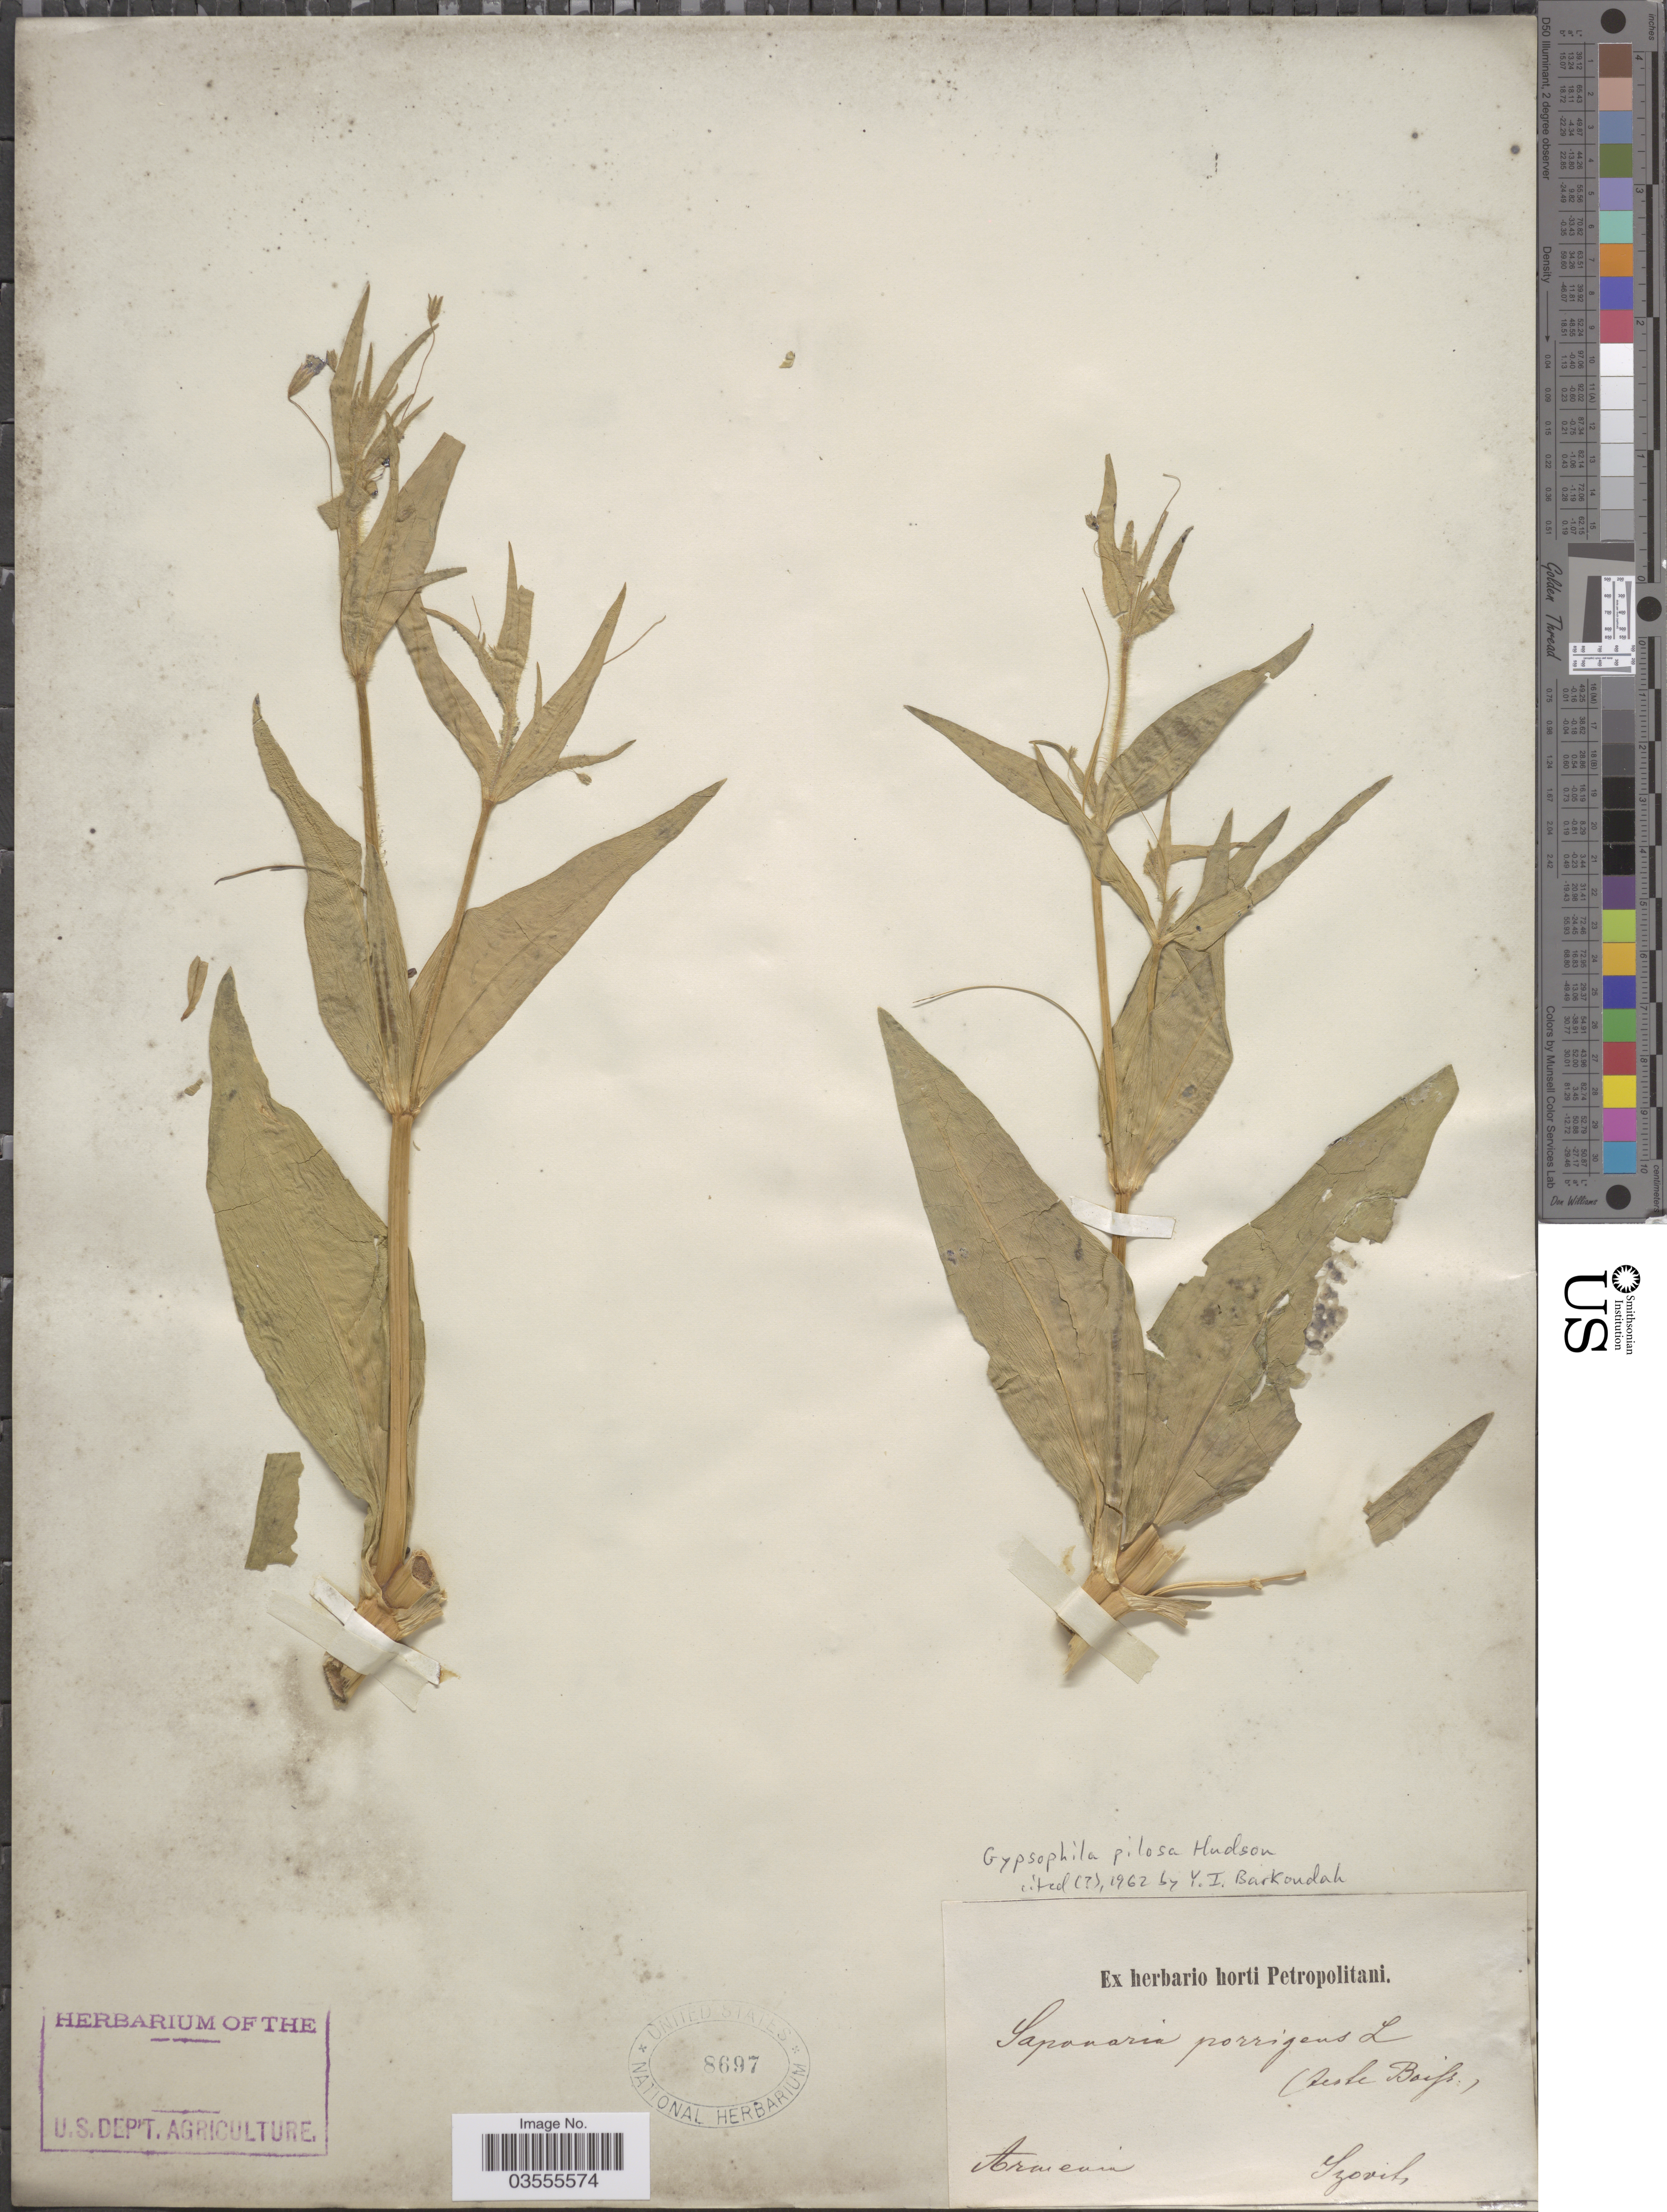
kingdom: Plantae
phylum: Tracheophyta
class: Magnoliopsida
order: Caryophyllales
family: Caryophyllaceae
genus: Gypsophila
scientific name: Gypsophila pilosa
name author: Huds.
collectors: Szovits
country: Armenia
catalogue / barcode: US 8697